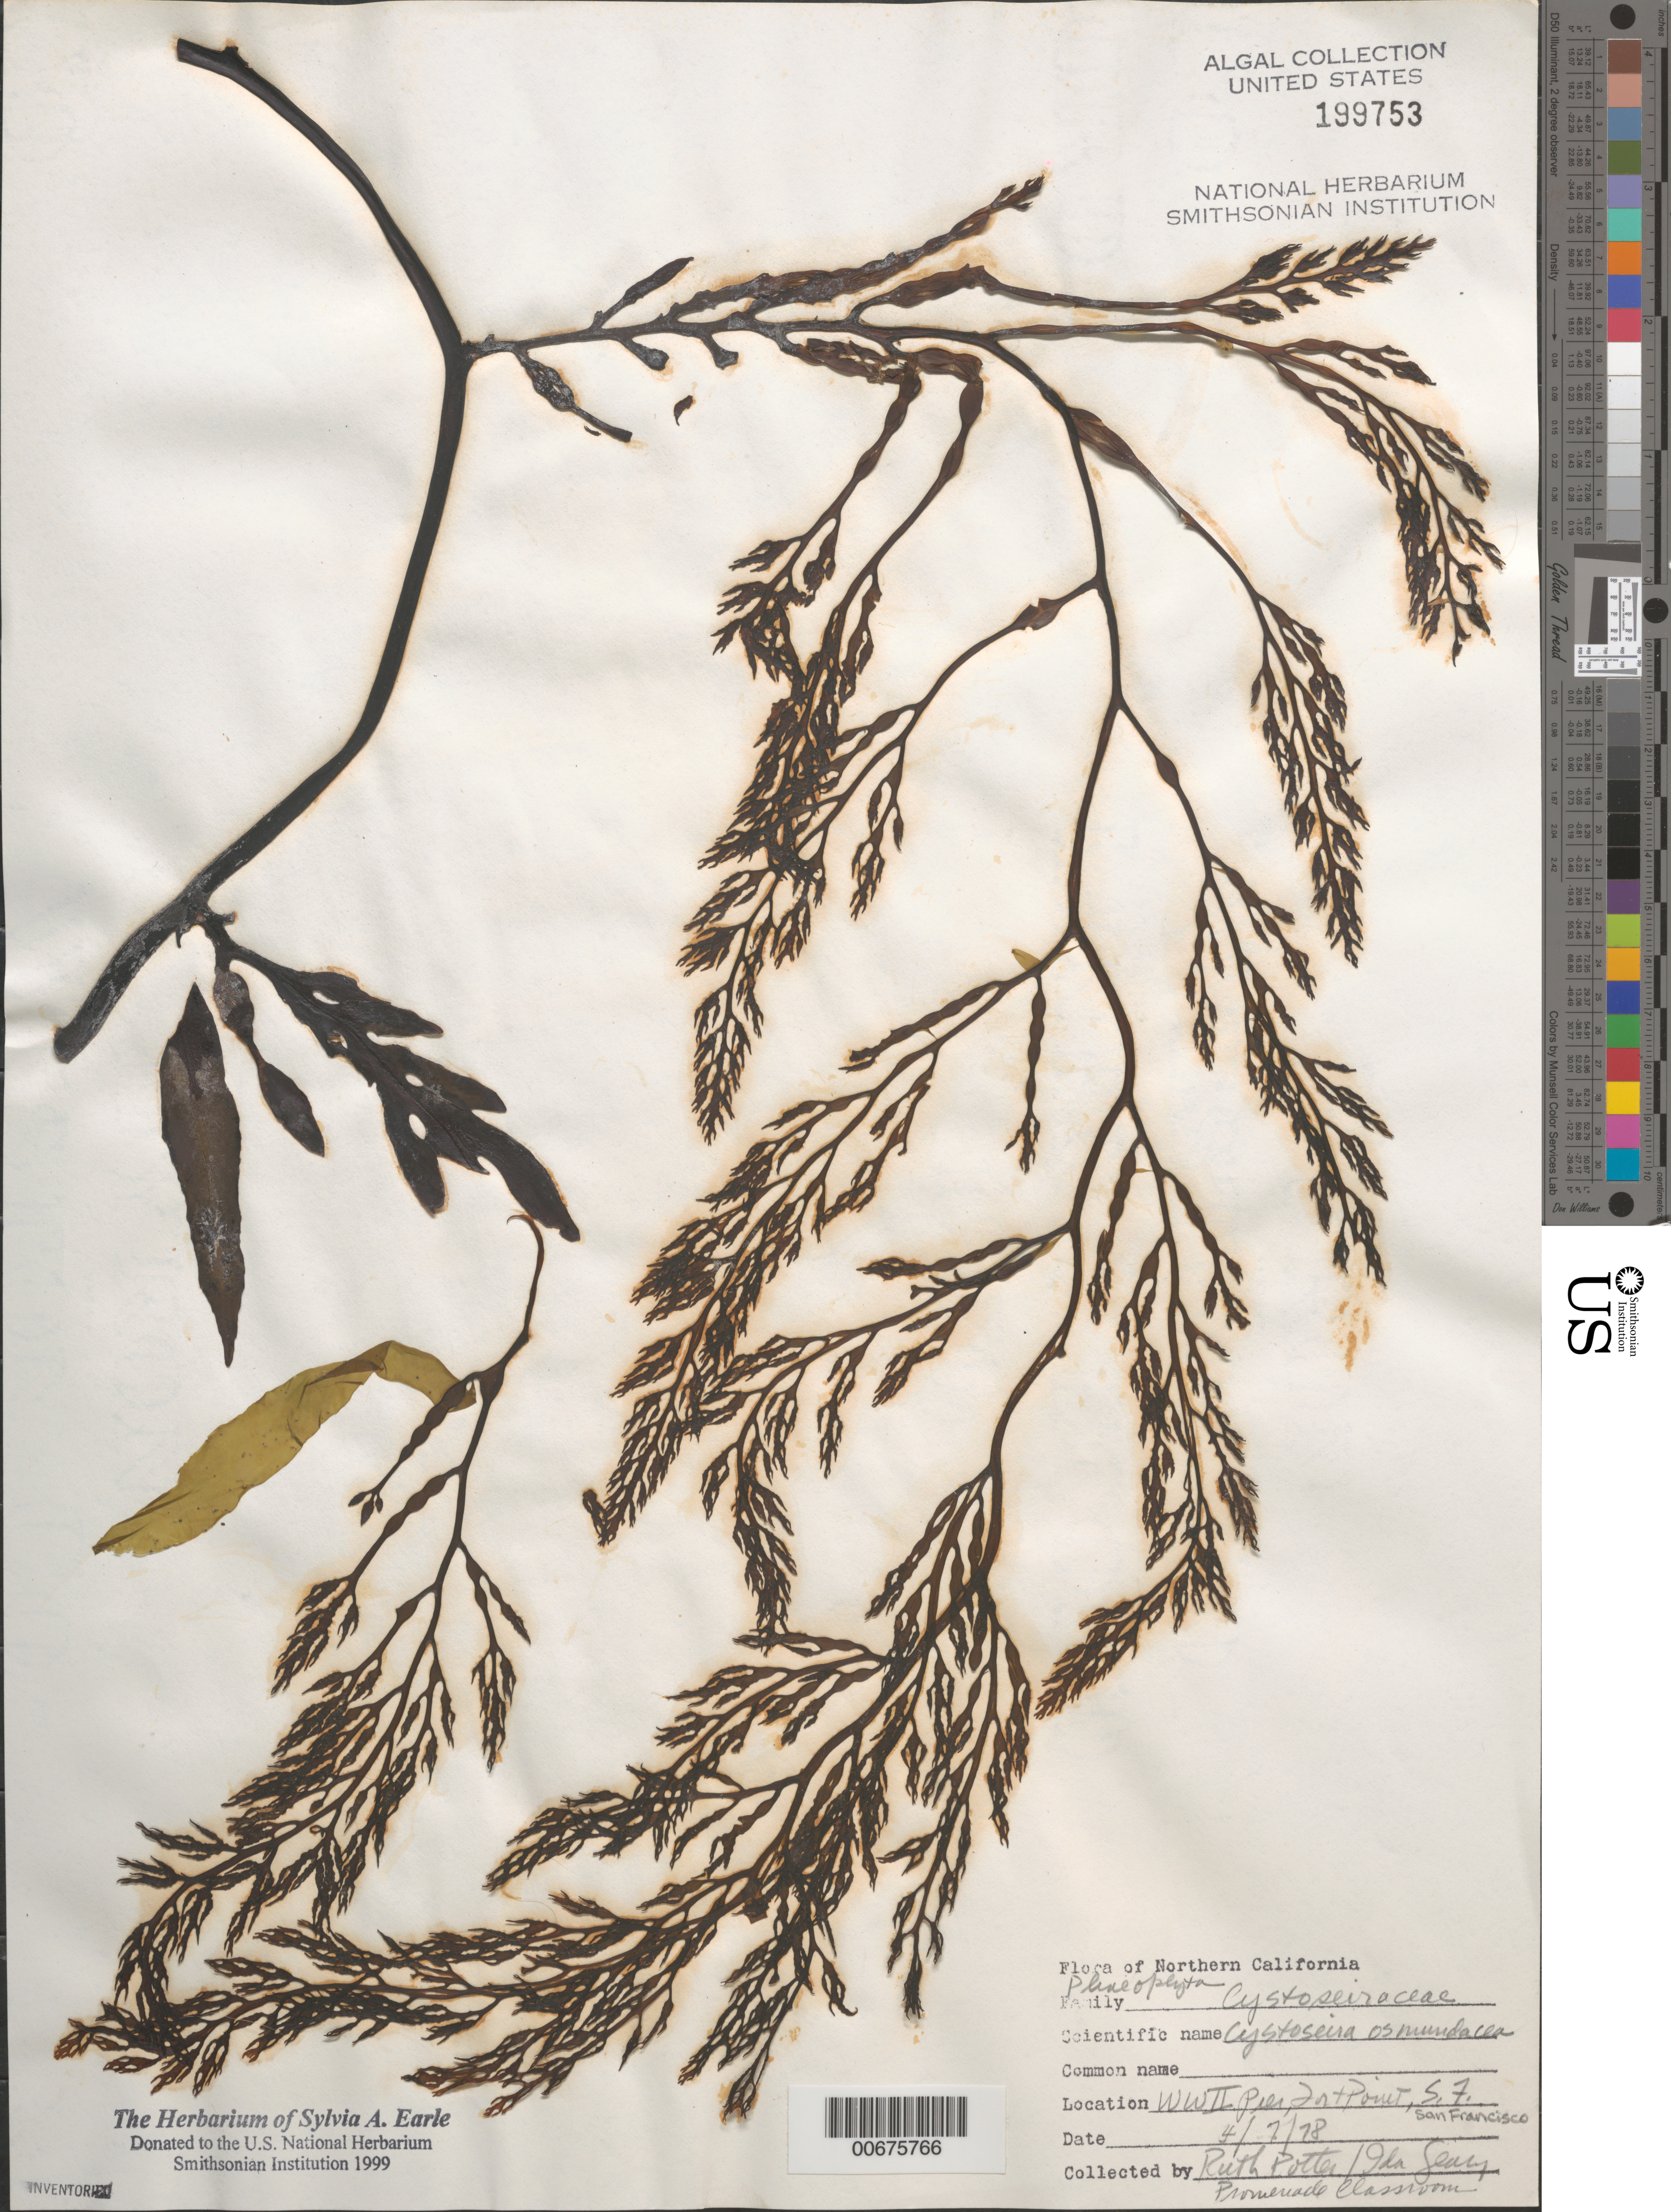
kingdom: Chromista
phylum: Ochrophyta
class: Phaeophyceae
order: Fucales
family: Sargassaceae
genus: Cystoseira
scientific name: Cystoseira osmundacea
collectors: R. Potter & I. Geary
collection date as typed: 07 Apr 1978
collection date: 1978-04-07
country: United States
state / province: California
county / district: San Francisco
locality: San Francisco, Fort Point, World War II Pier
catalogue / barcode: US 199753